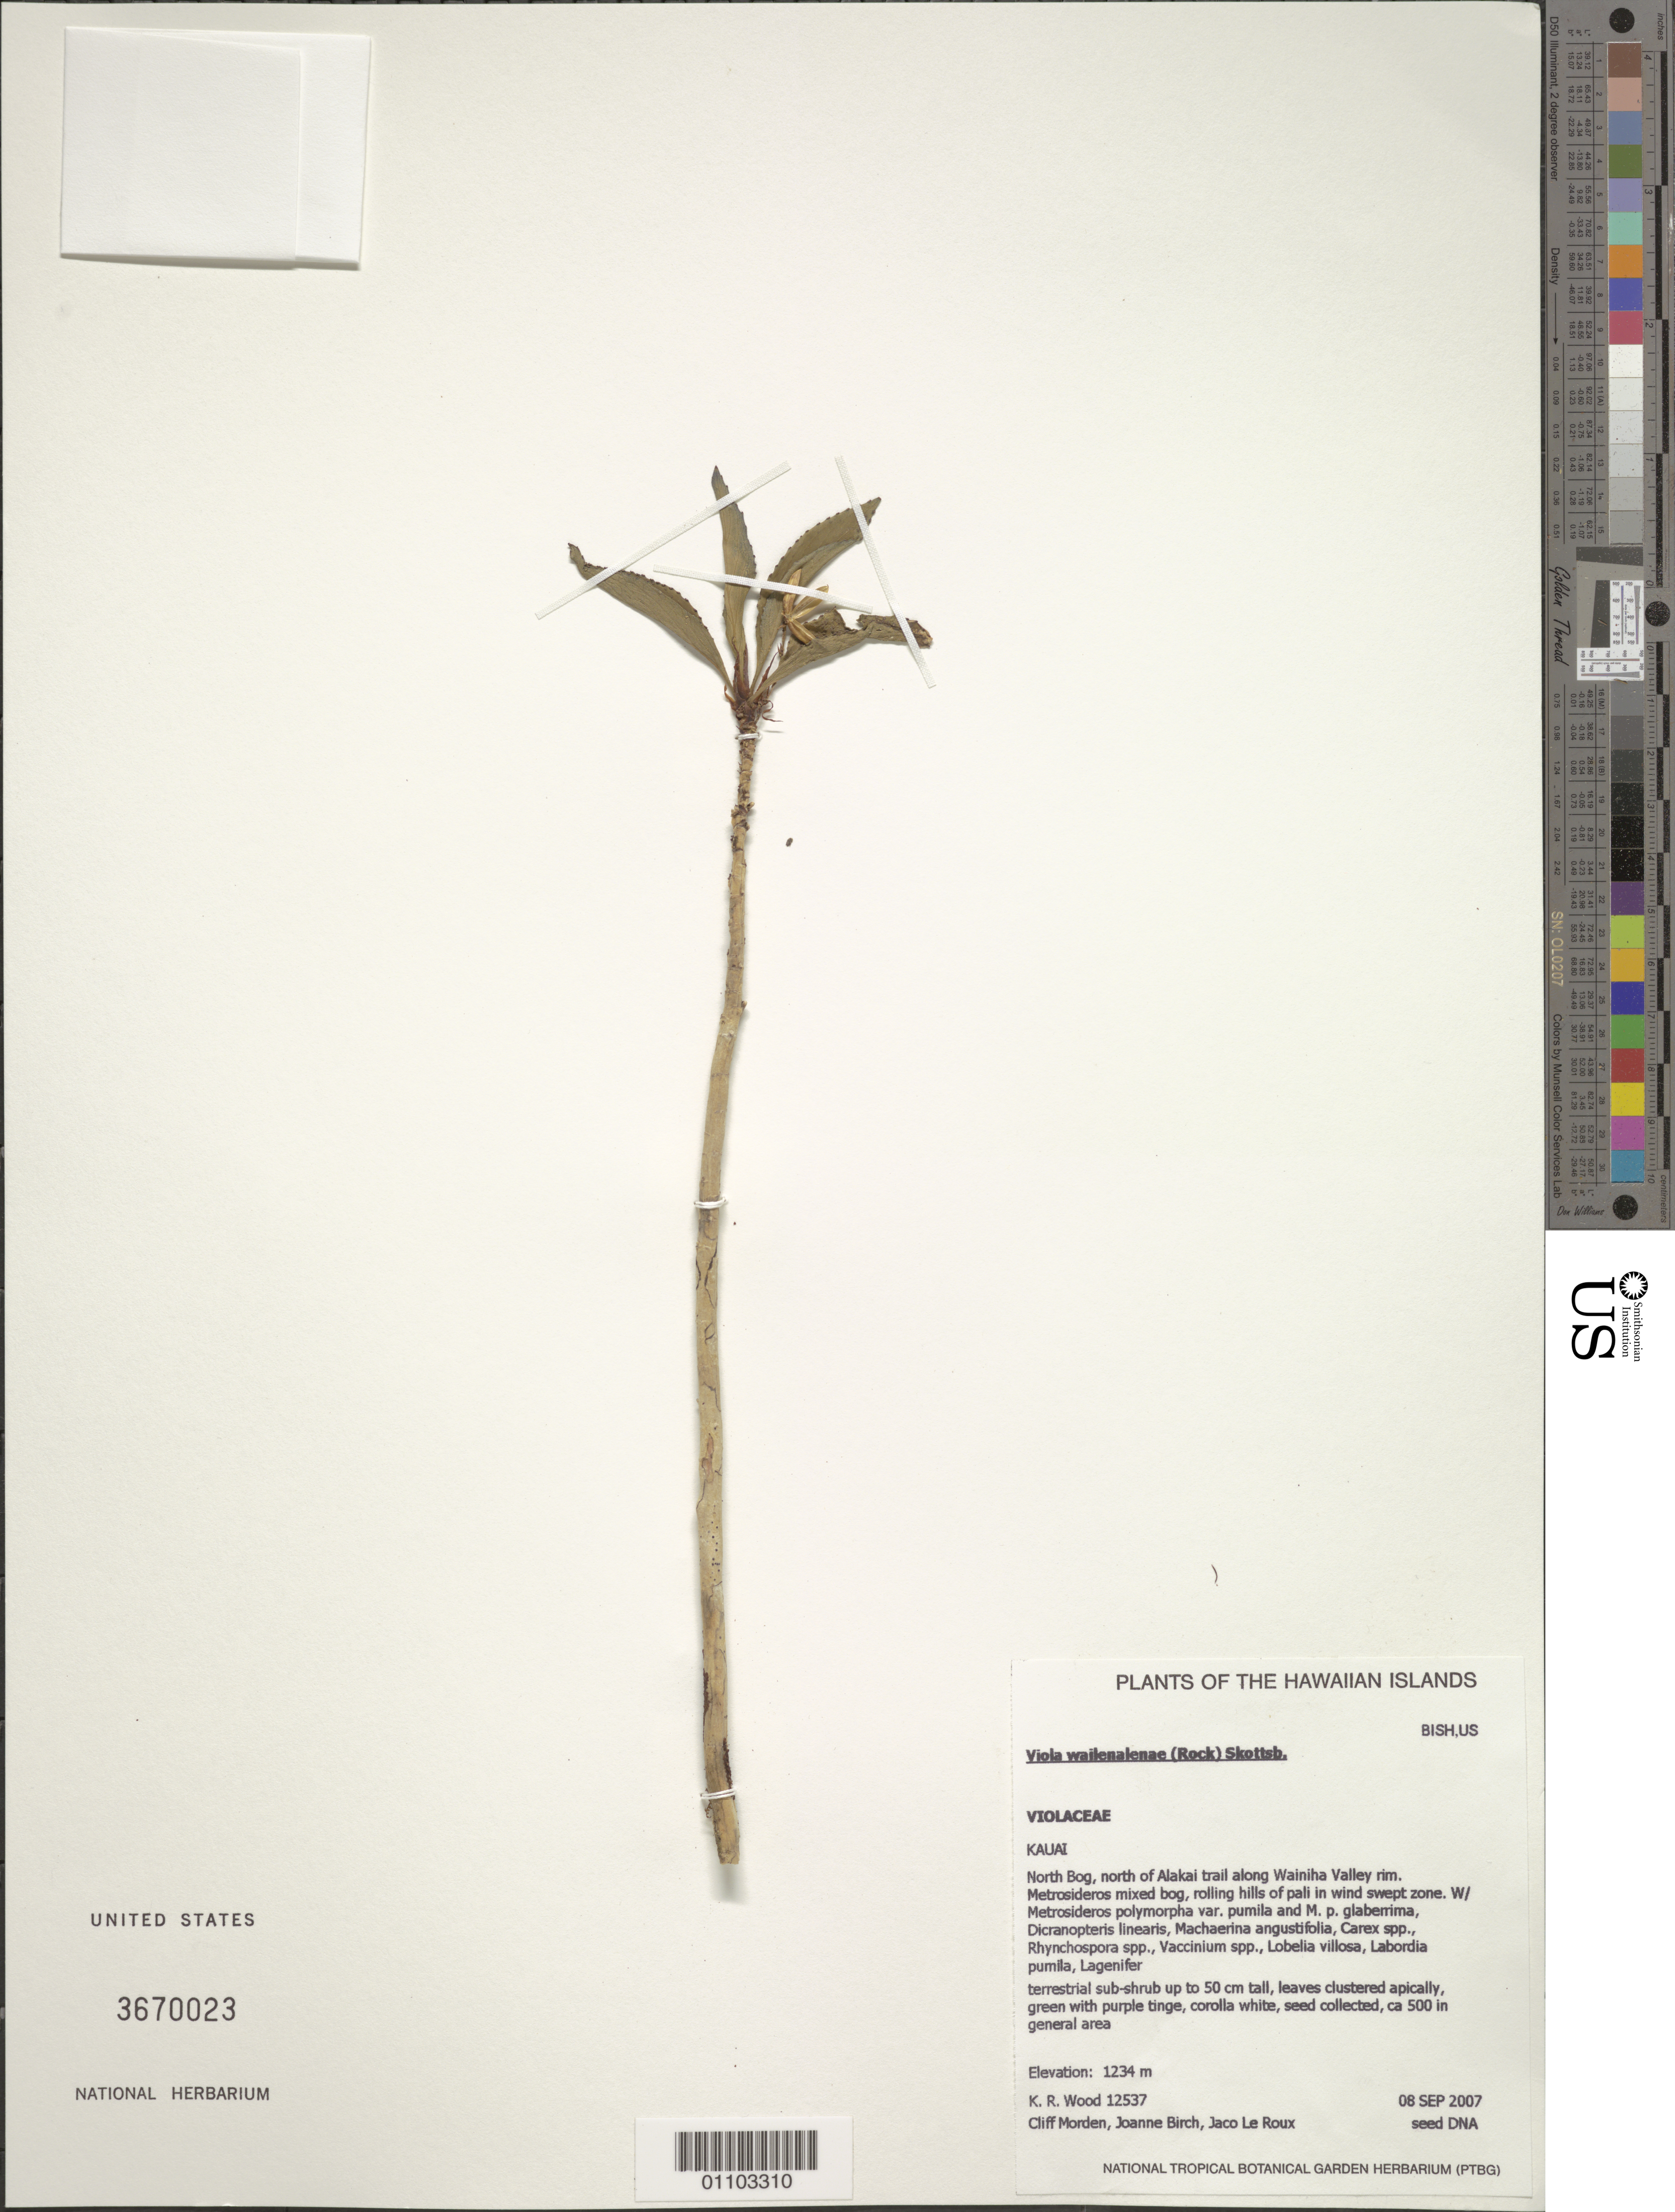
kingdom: Plantae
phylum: Tracheophyta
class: Magnoliopsida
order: Malpighiales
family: Violaceae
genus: Viola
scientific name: Viola wailenalenae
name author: (Rock) Skottsb.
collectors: K. R. Wood, C. W. Morden, J. Birch & -. le Roux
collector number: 12537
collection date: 2007-09-08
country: United States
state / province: Hawaii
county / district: Kauai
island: Kaua'i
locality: North bog, N of Alakai trail along Wainiha Valley rim.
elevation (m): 1234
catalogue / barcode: US 3670023